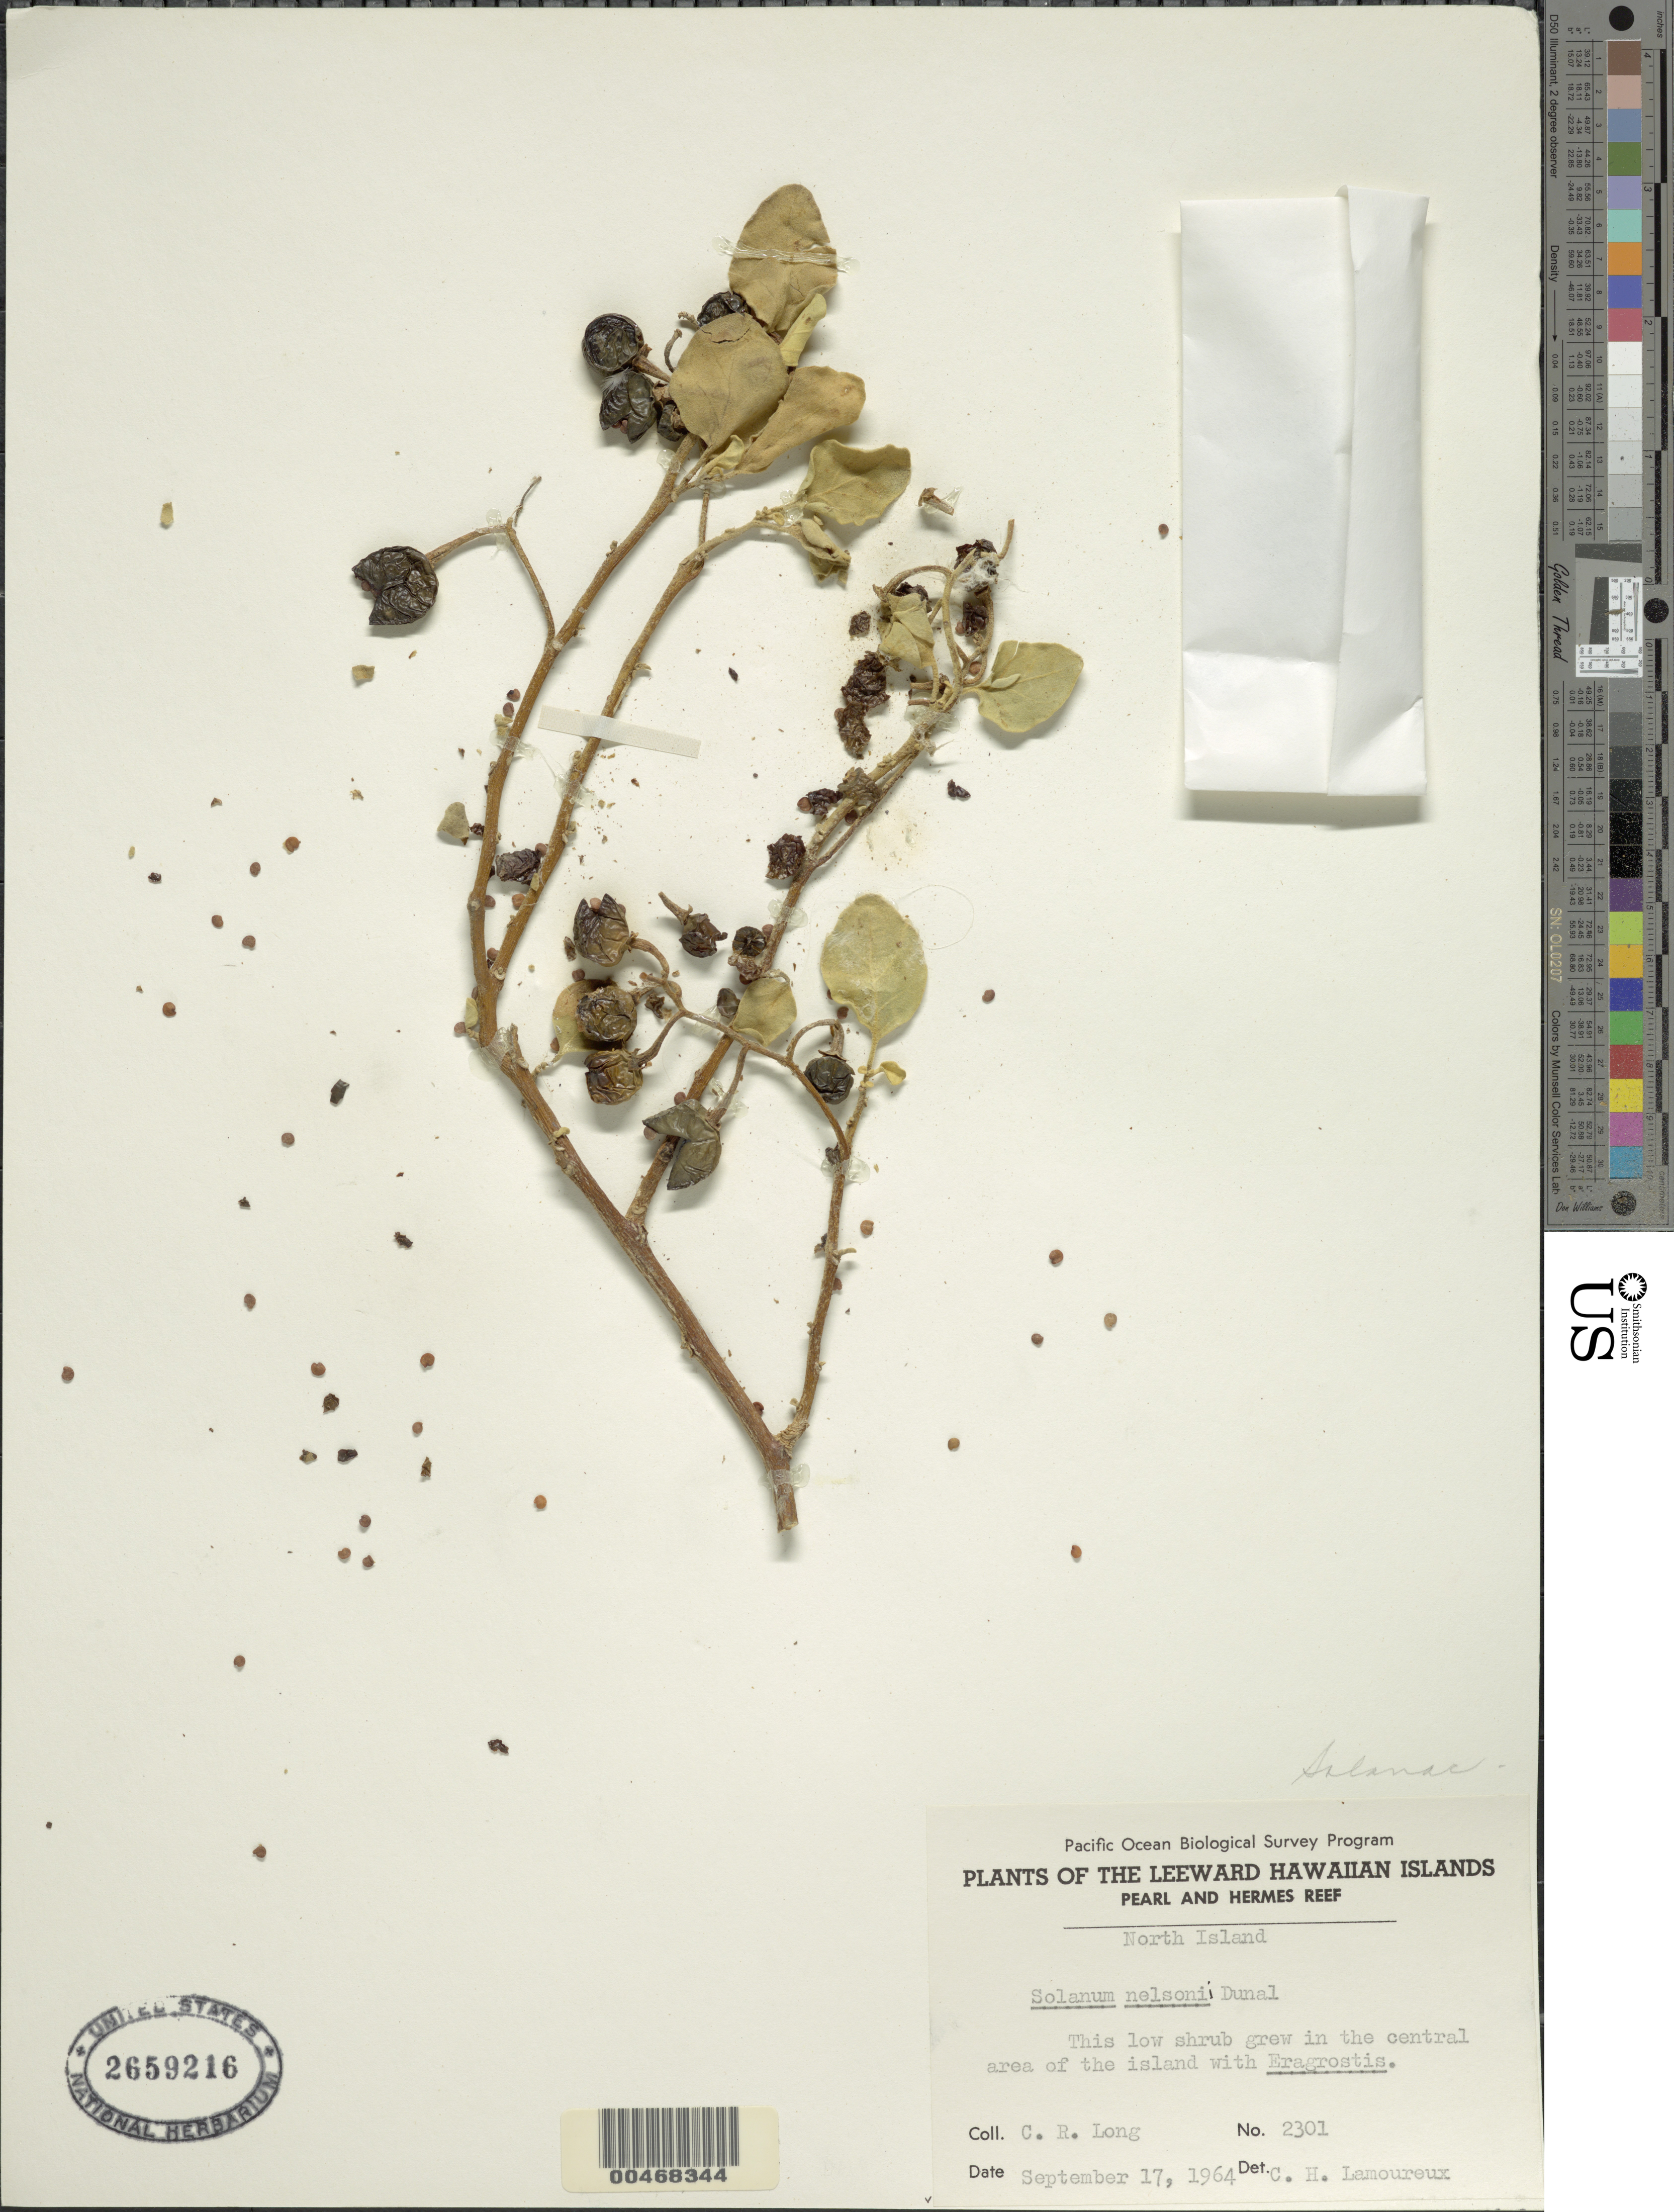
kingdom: Plantae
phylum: Tracheophyta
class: Magnoliopsida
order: Solanales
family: Solanaceae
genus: Solanum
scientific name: Solanum nelsonii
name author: Dunal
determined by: Knapp, S. D.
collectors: C. Long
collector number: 2301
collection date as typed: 17 Sep 1964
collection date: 1964-09-17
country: United States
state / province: Hawaii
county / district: Honolulu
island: Pearl and Hermes Atoll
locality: North Islet, central area of island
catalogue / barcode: US 2659216